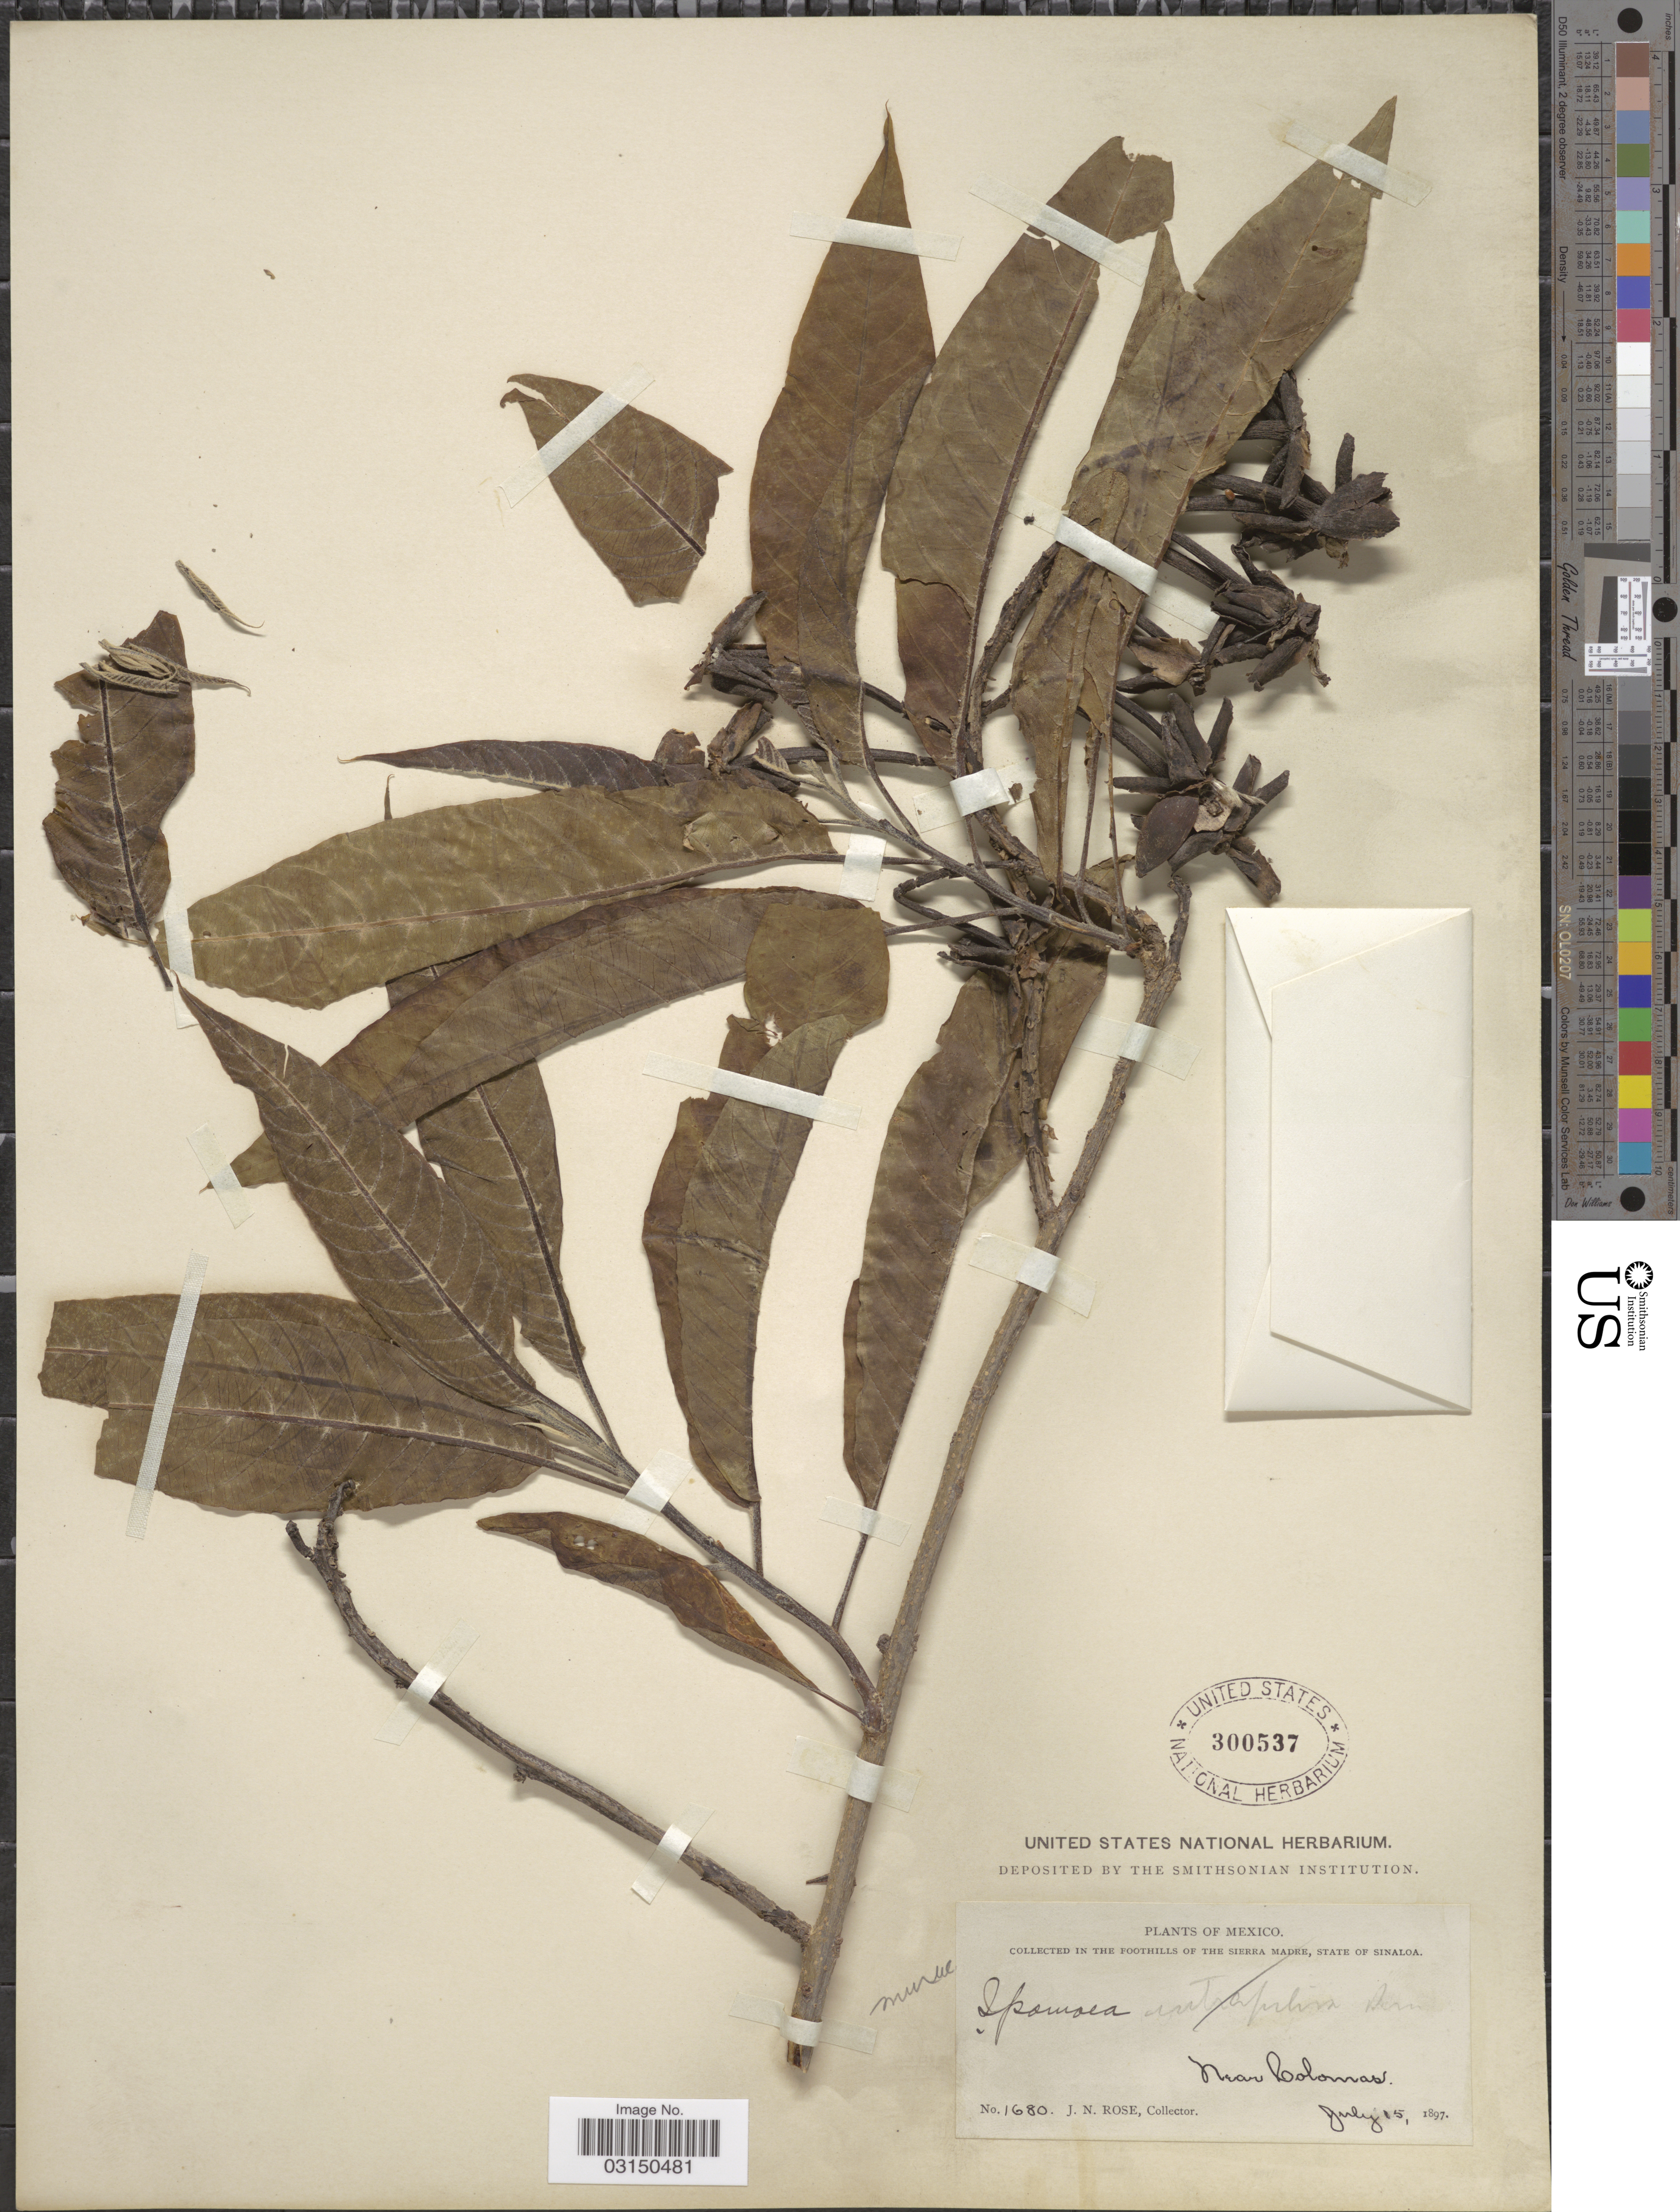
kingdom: Plantae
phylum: Tracheophyta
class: Magnoliopsida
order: Solanales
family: Convolvulaceae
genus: Ipomoea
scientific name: Ipomoea intrapilosa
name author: Rose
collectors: J. N. Rose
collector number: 1680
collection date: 1897-07-15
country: Mexico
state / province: Sinaloa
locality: Collected in the Foothills of the Sierra Madre, State of Sinaloa. Near Colomas.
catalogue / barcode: US 300537